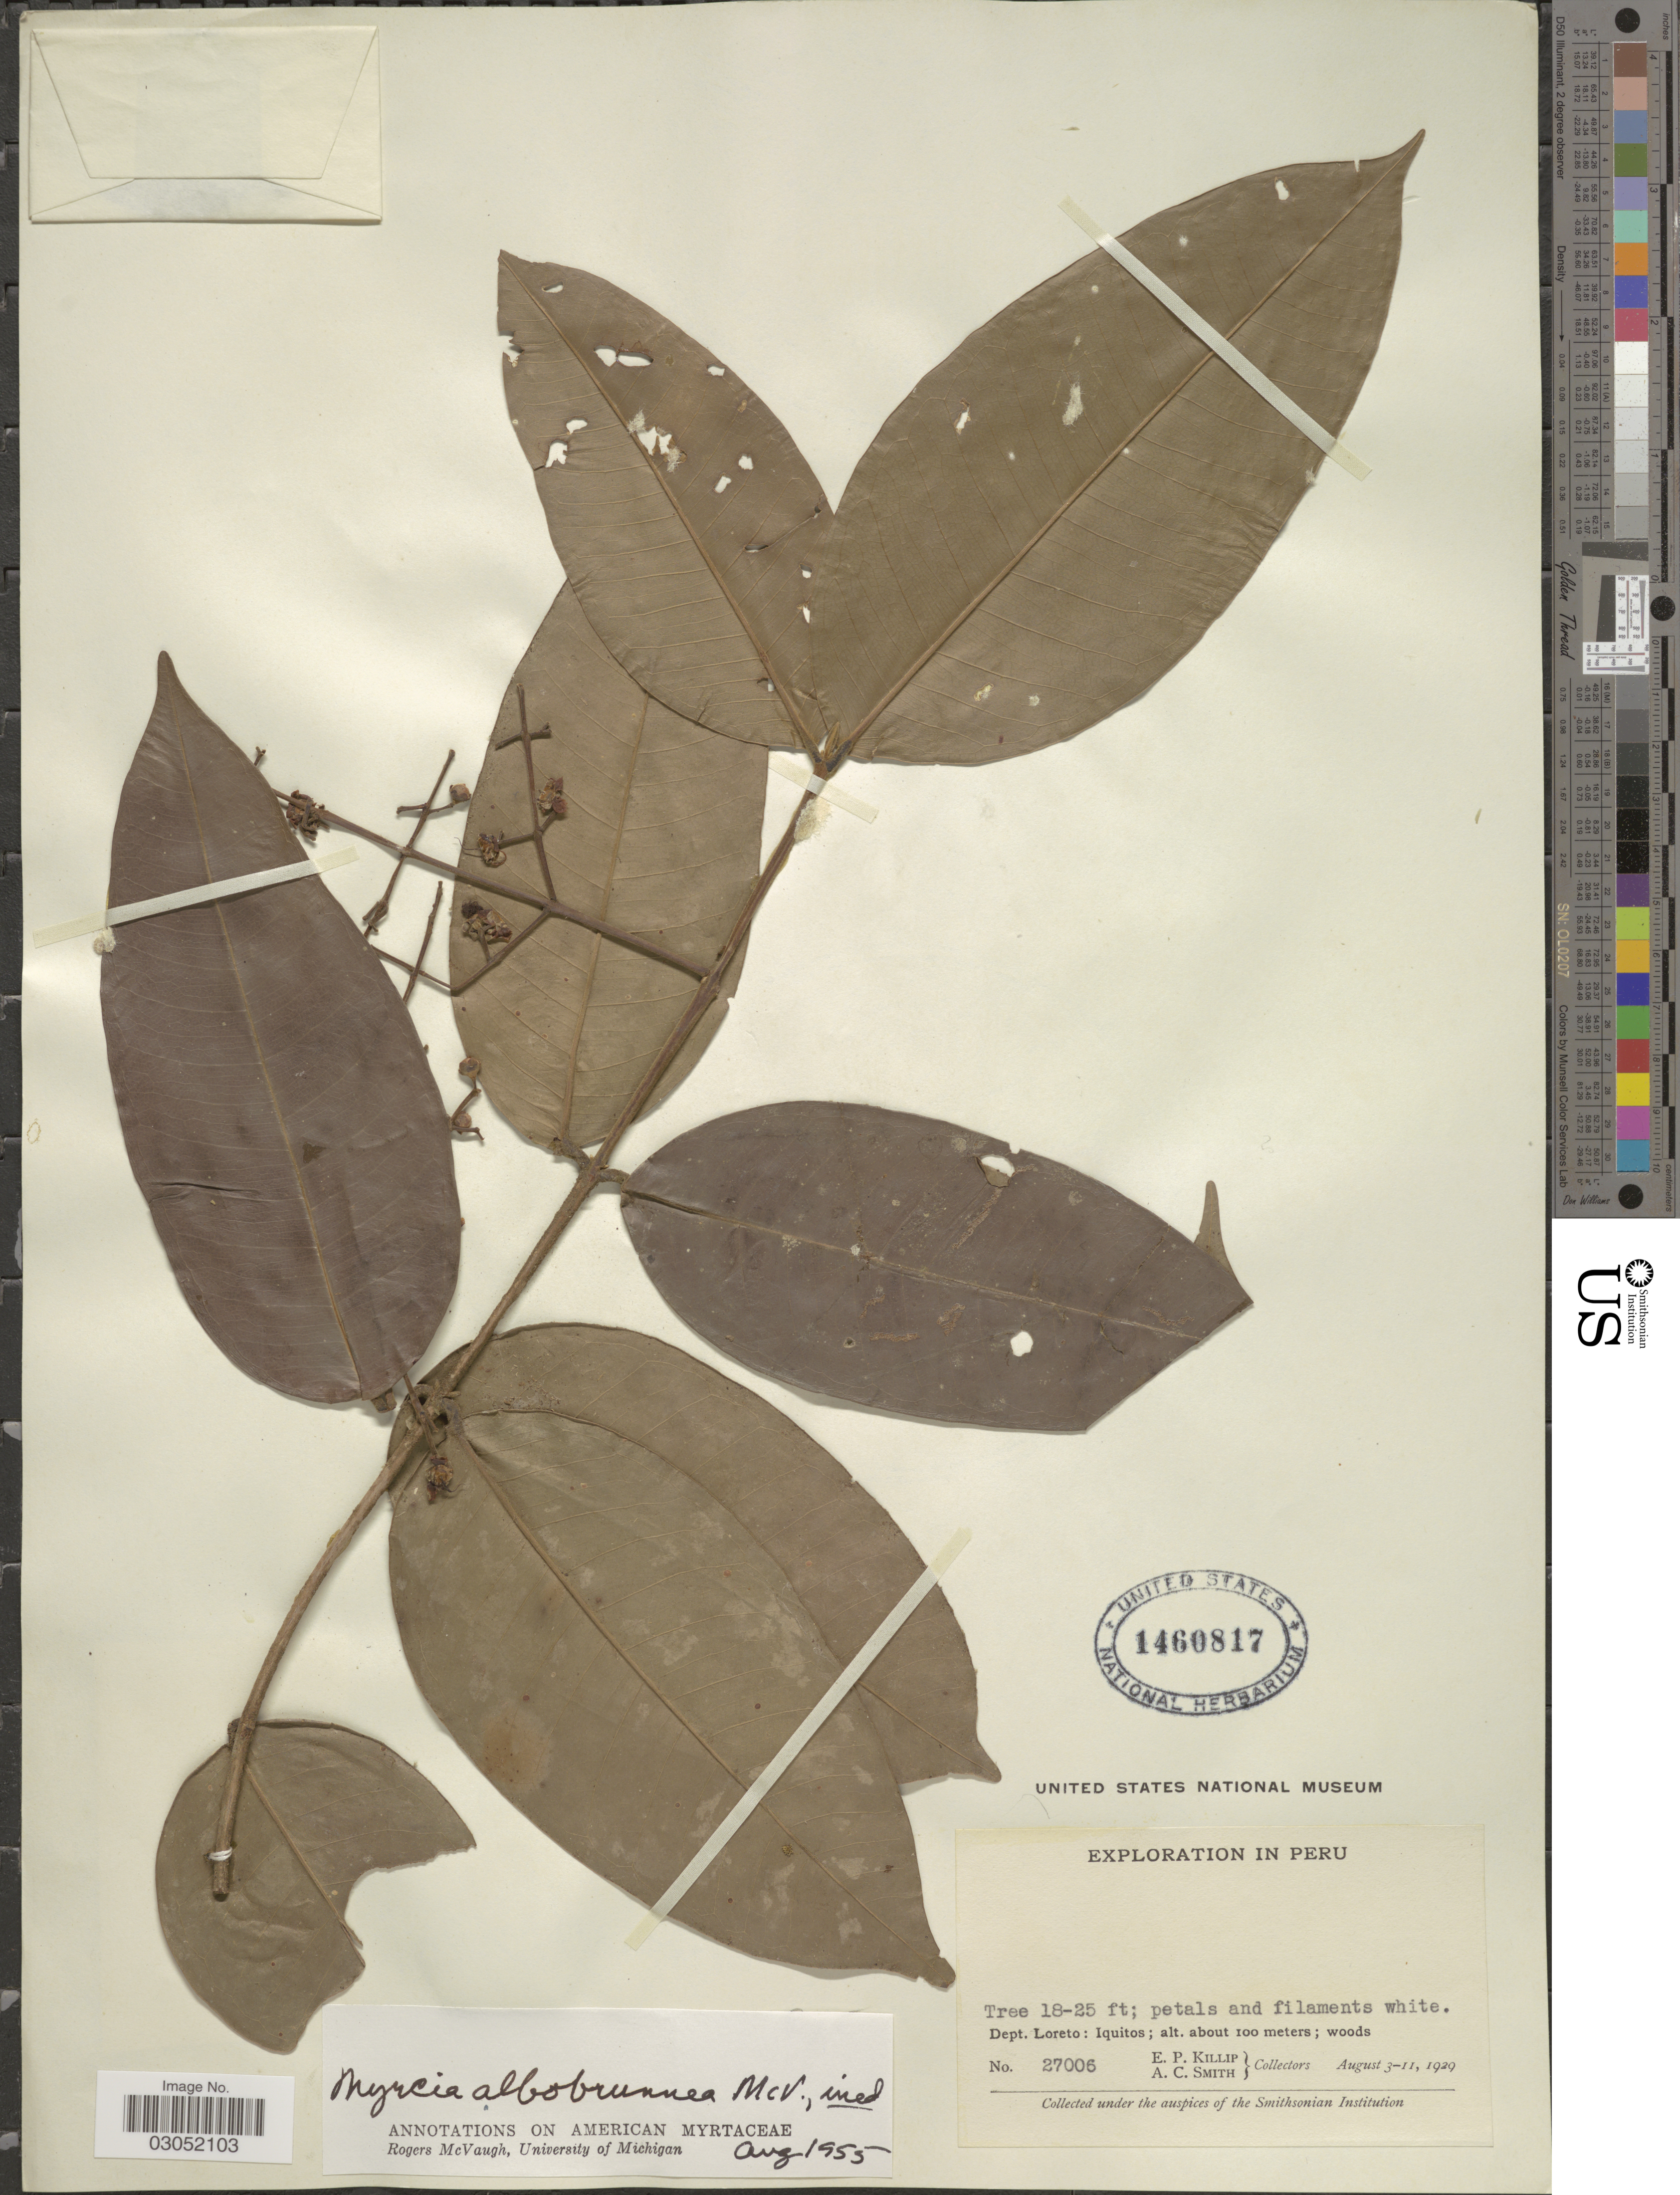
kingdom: Plantae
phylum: Tracheophyta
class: Magnoliopsida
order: Myrtales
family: Myrtaceae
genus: Myrcia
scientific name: Myrcia albobrunnea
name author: McVaugh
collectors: E. P. Killip & A. C. Smith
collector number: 27006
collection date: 1929-08-03/1929-08-11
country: Peru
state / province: Loreto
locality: Dept. Loreto: Iquitos.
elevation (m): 100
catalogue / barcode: US 1460817